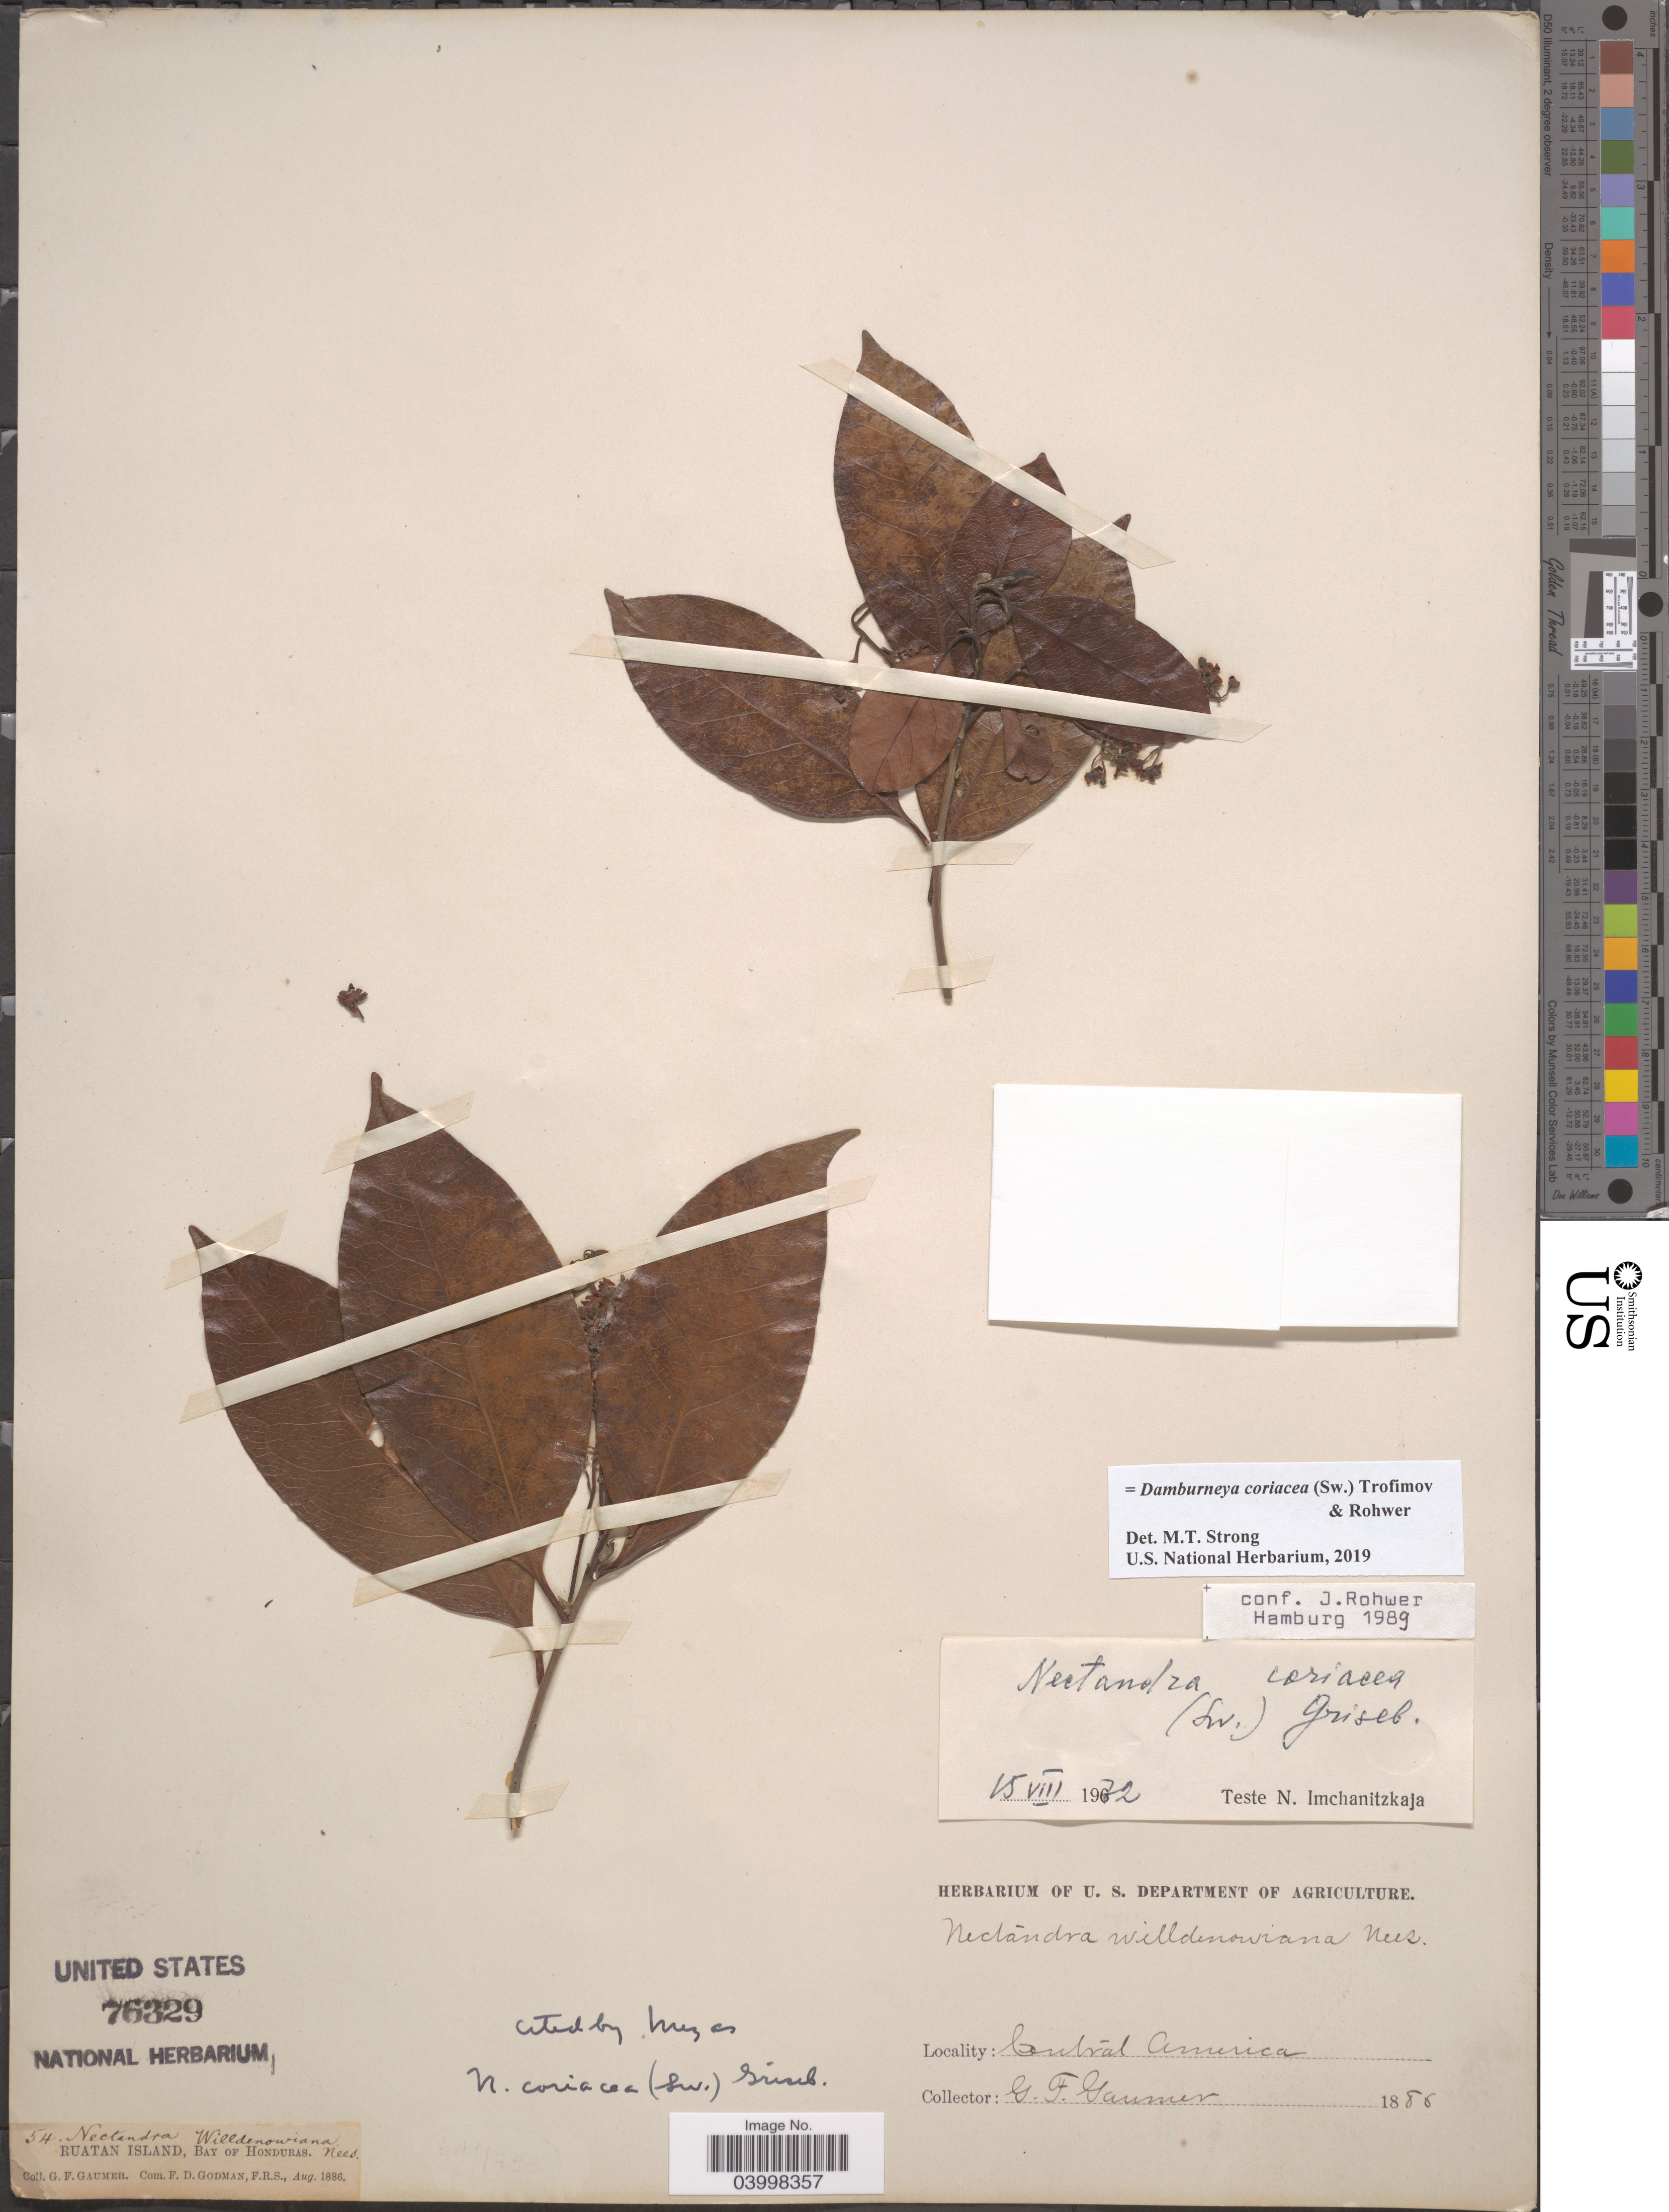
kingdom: Plantae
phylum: Tracheophyta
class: Magnoliopsida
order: Laurales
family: Lauraceae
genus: Damburneya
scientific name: Damburneya coriacea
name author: (Sw.) Trofimov & Rohwer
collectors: G. F. Gaumer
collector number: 54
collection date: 1886-08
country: Honduras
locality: Ruatan Island, Bay of Honduras. Central America.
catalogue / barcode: US 76329